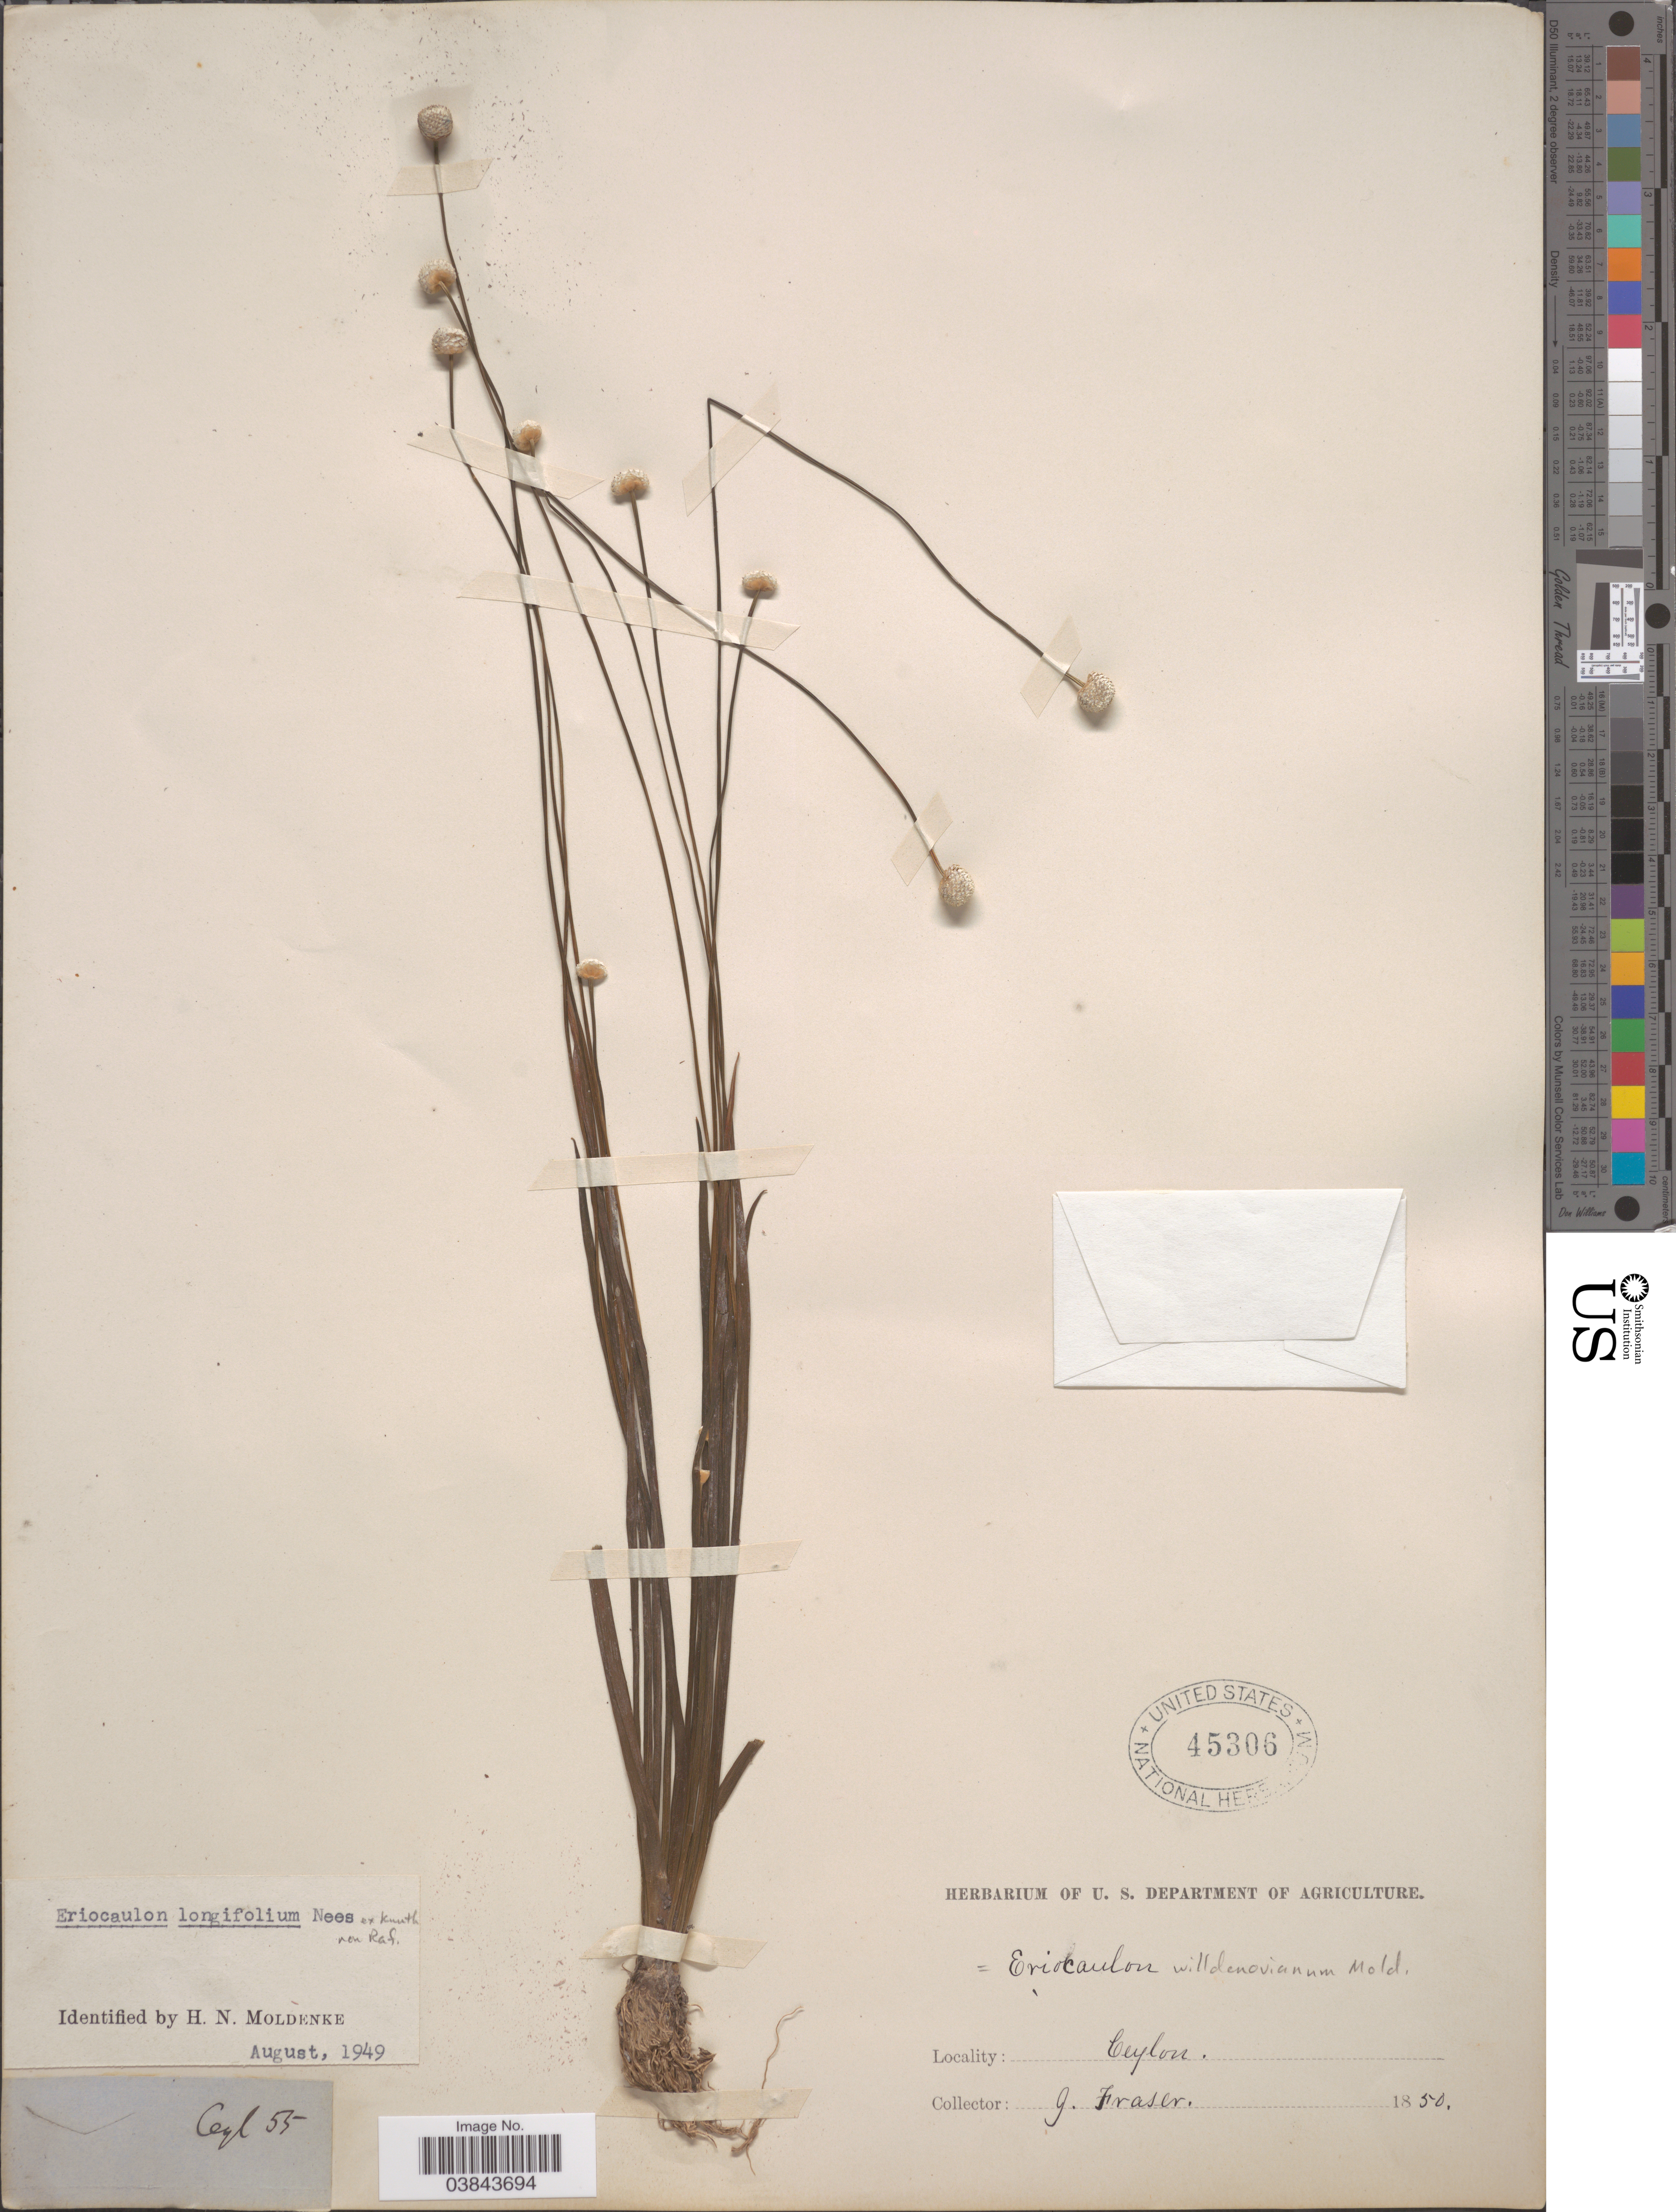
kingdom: Plantae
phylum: Tracheophyta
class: Liliopsida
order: Poales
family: Eriocaulaceae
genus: Eriocaulon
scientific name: Eriocaulon willdenovianum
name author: Moldenke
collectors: G. Fraser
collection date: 1850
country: Sri Lanka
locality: Ceylon.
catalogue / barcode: US 45306